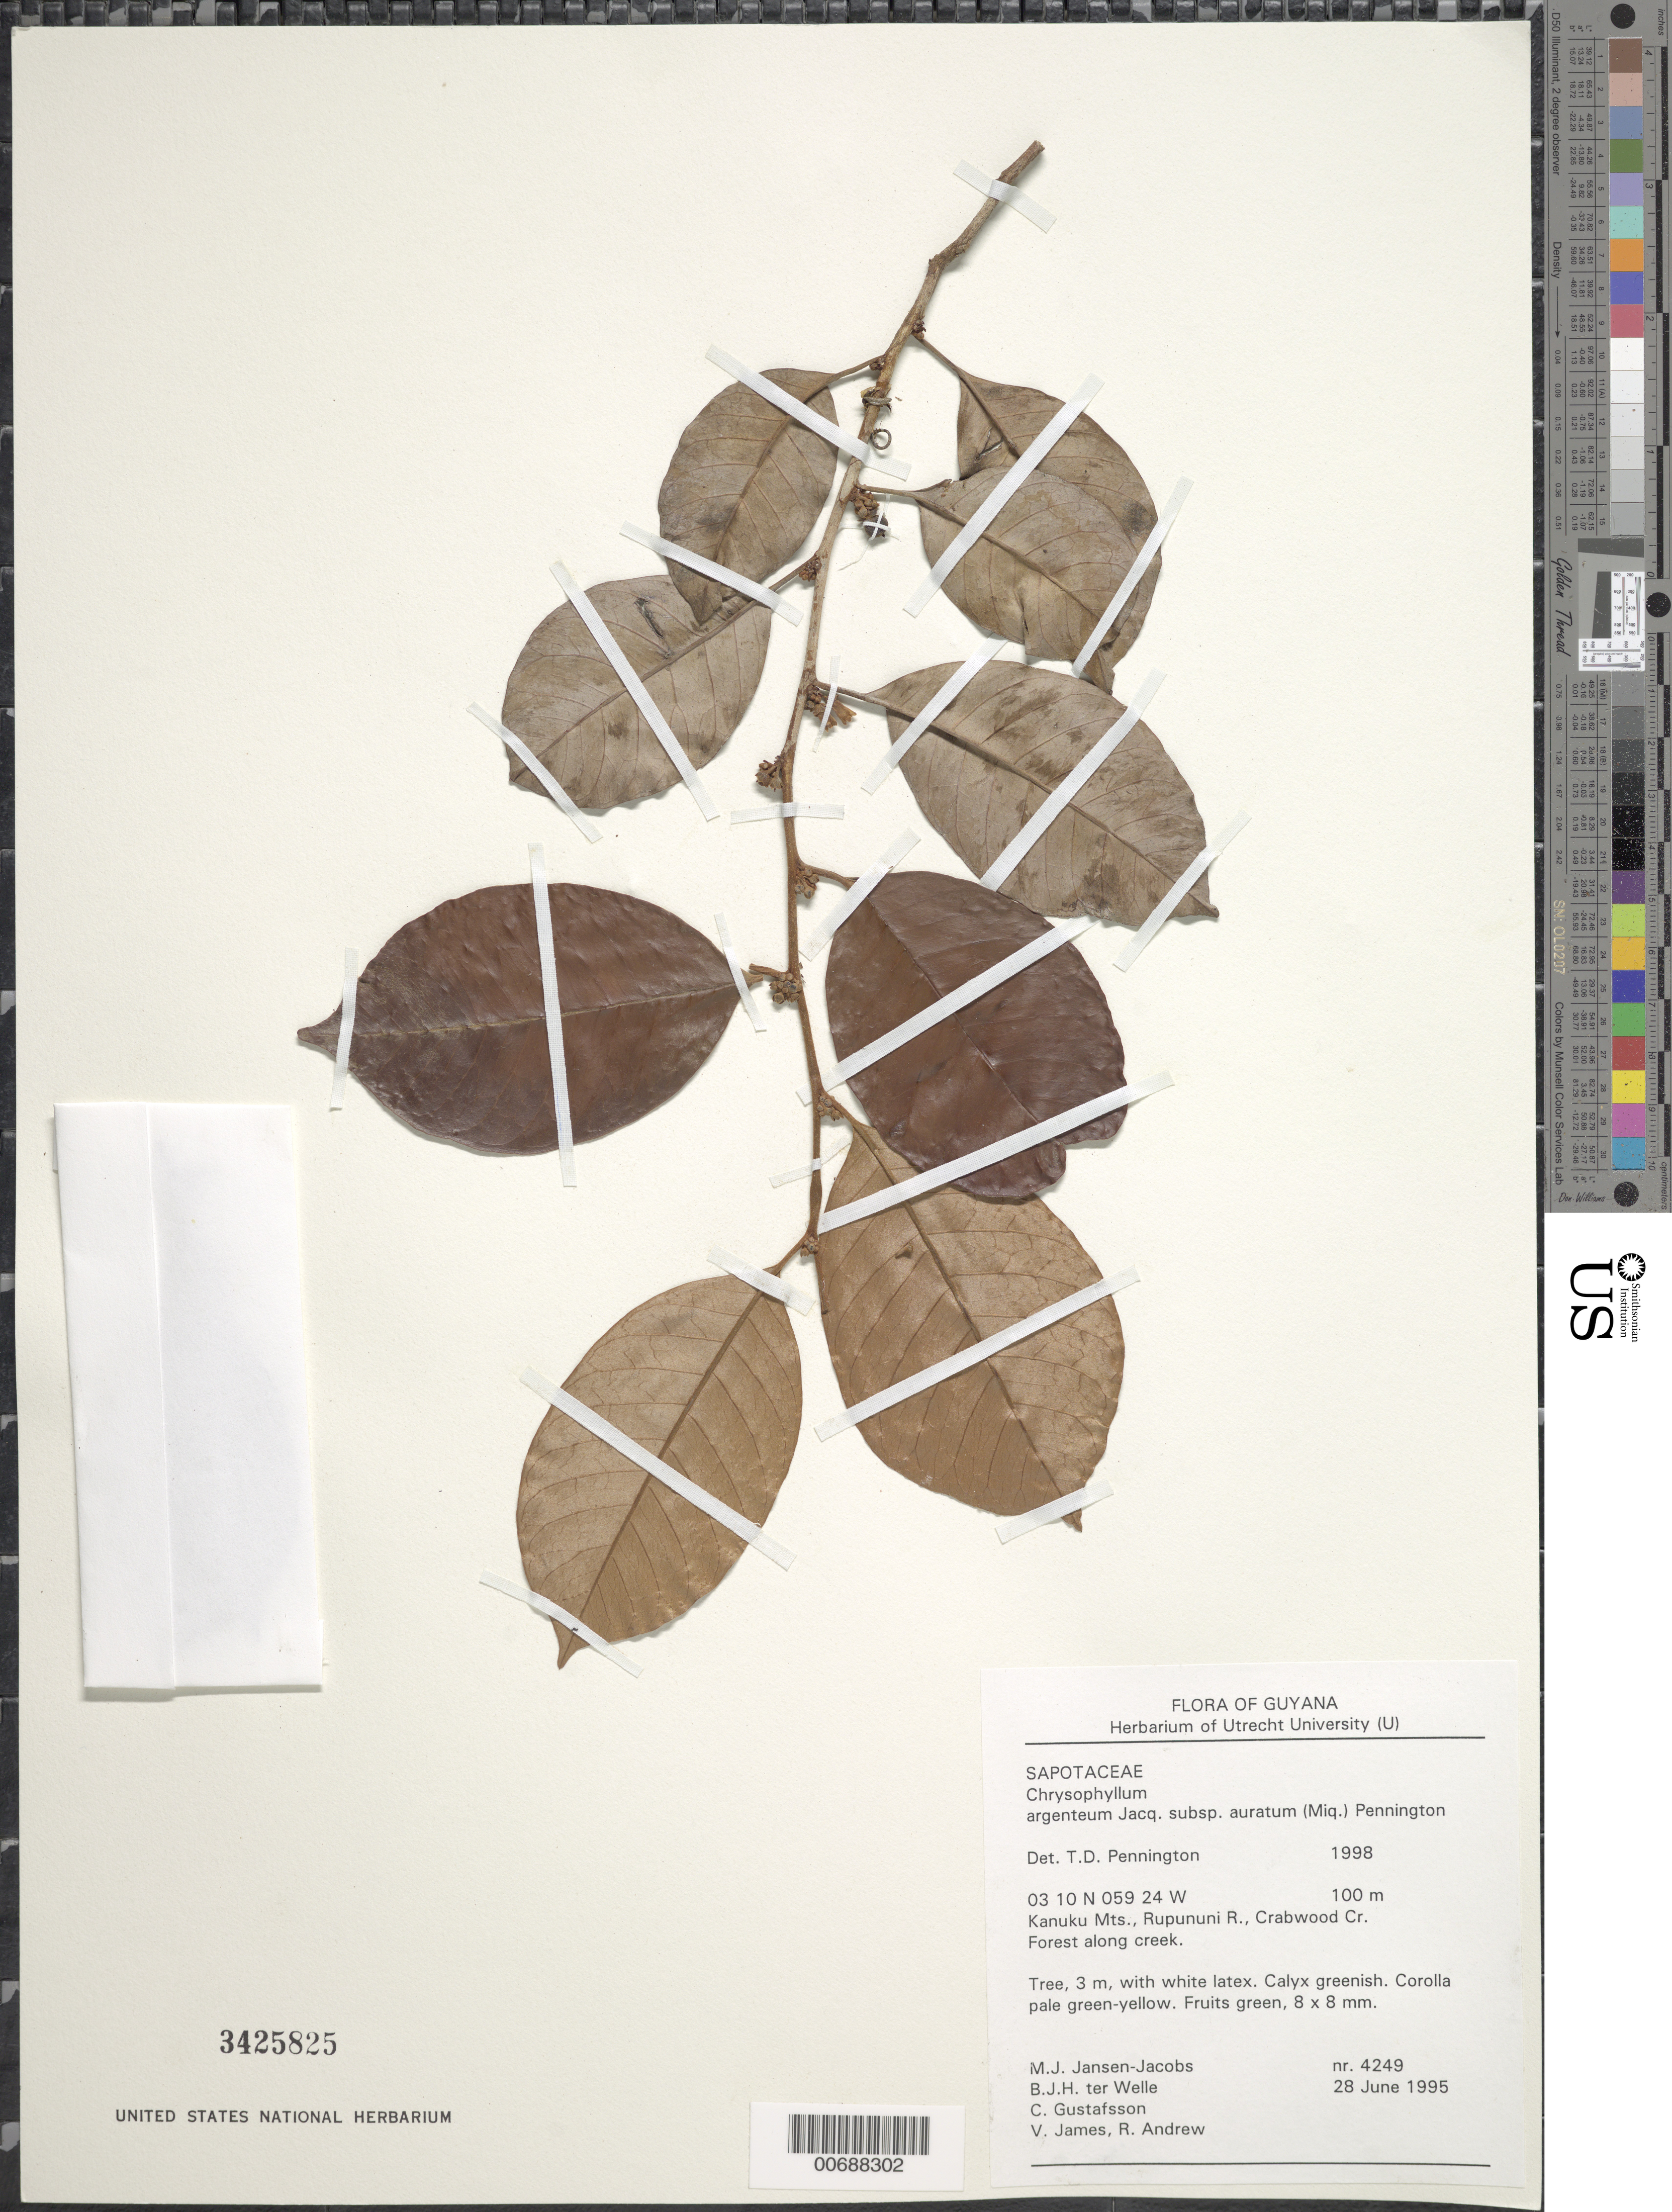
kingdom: Plantae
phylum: Tracheophyta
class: Magnoliopsida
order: Ericales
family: Sapotaceae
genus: Chrysophyllum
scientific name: Chrysophyllum argenteum subsp. auratum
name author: (Miq.) T.D. Penn.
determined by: Pennington, T. D., (K)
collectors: M. J. Jansen-Jacobs, B. Welle, C. G. Gustafsson, V. James & R. Andrew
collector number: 4249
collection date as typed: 28-Jun-95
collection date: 1995-06-28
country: Guyana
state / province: U. Takutu-U. Essequibo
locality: Crabwood Creek, Rupununi River, Kanuku Mts.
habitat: Forest along creek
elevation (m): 100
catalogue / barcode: US 3425825